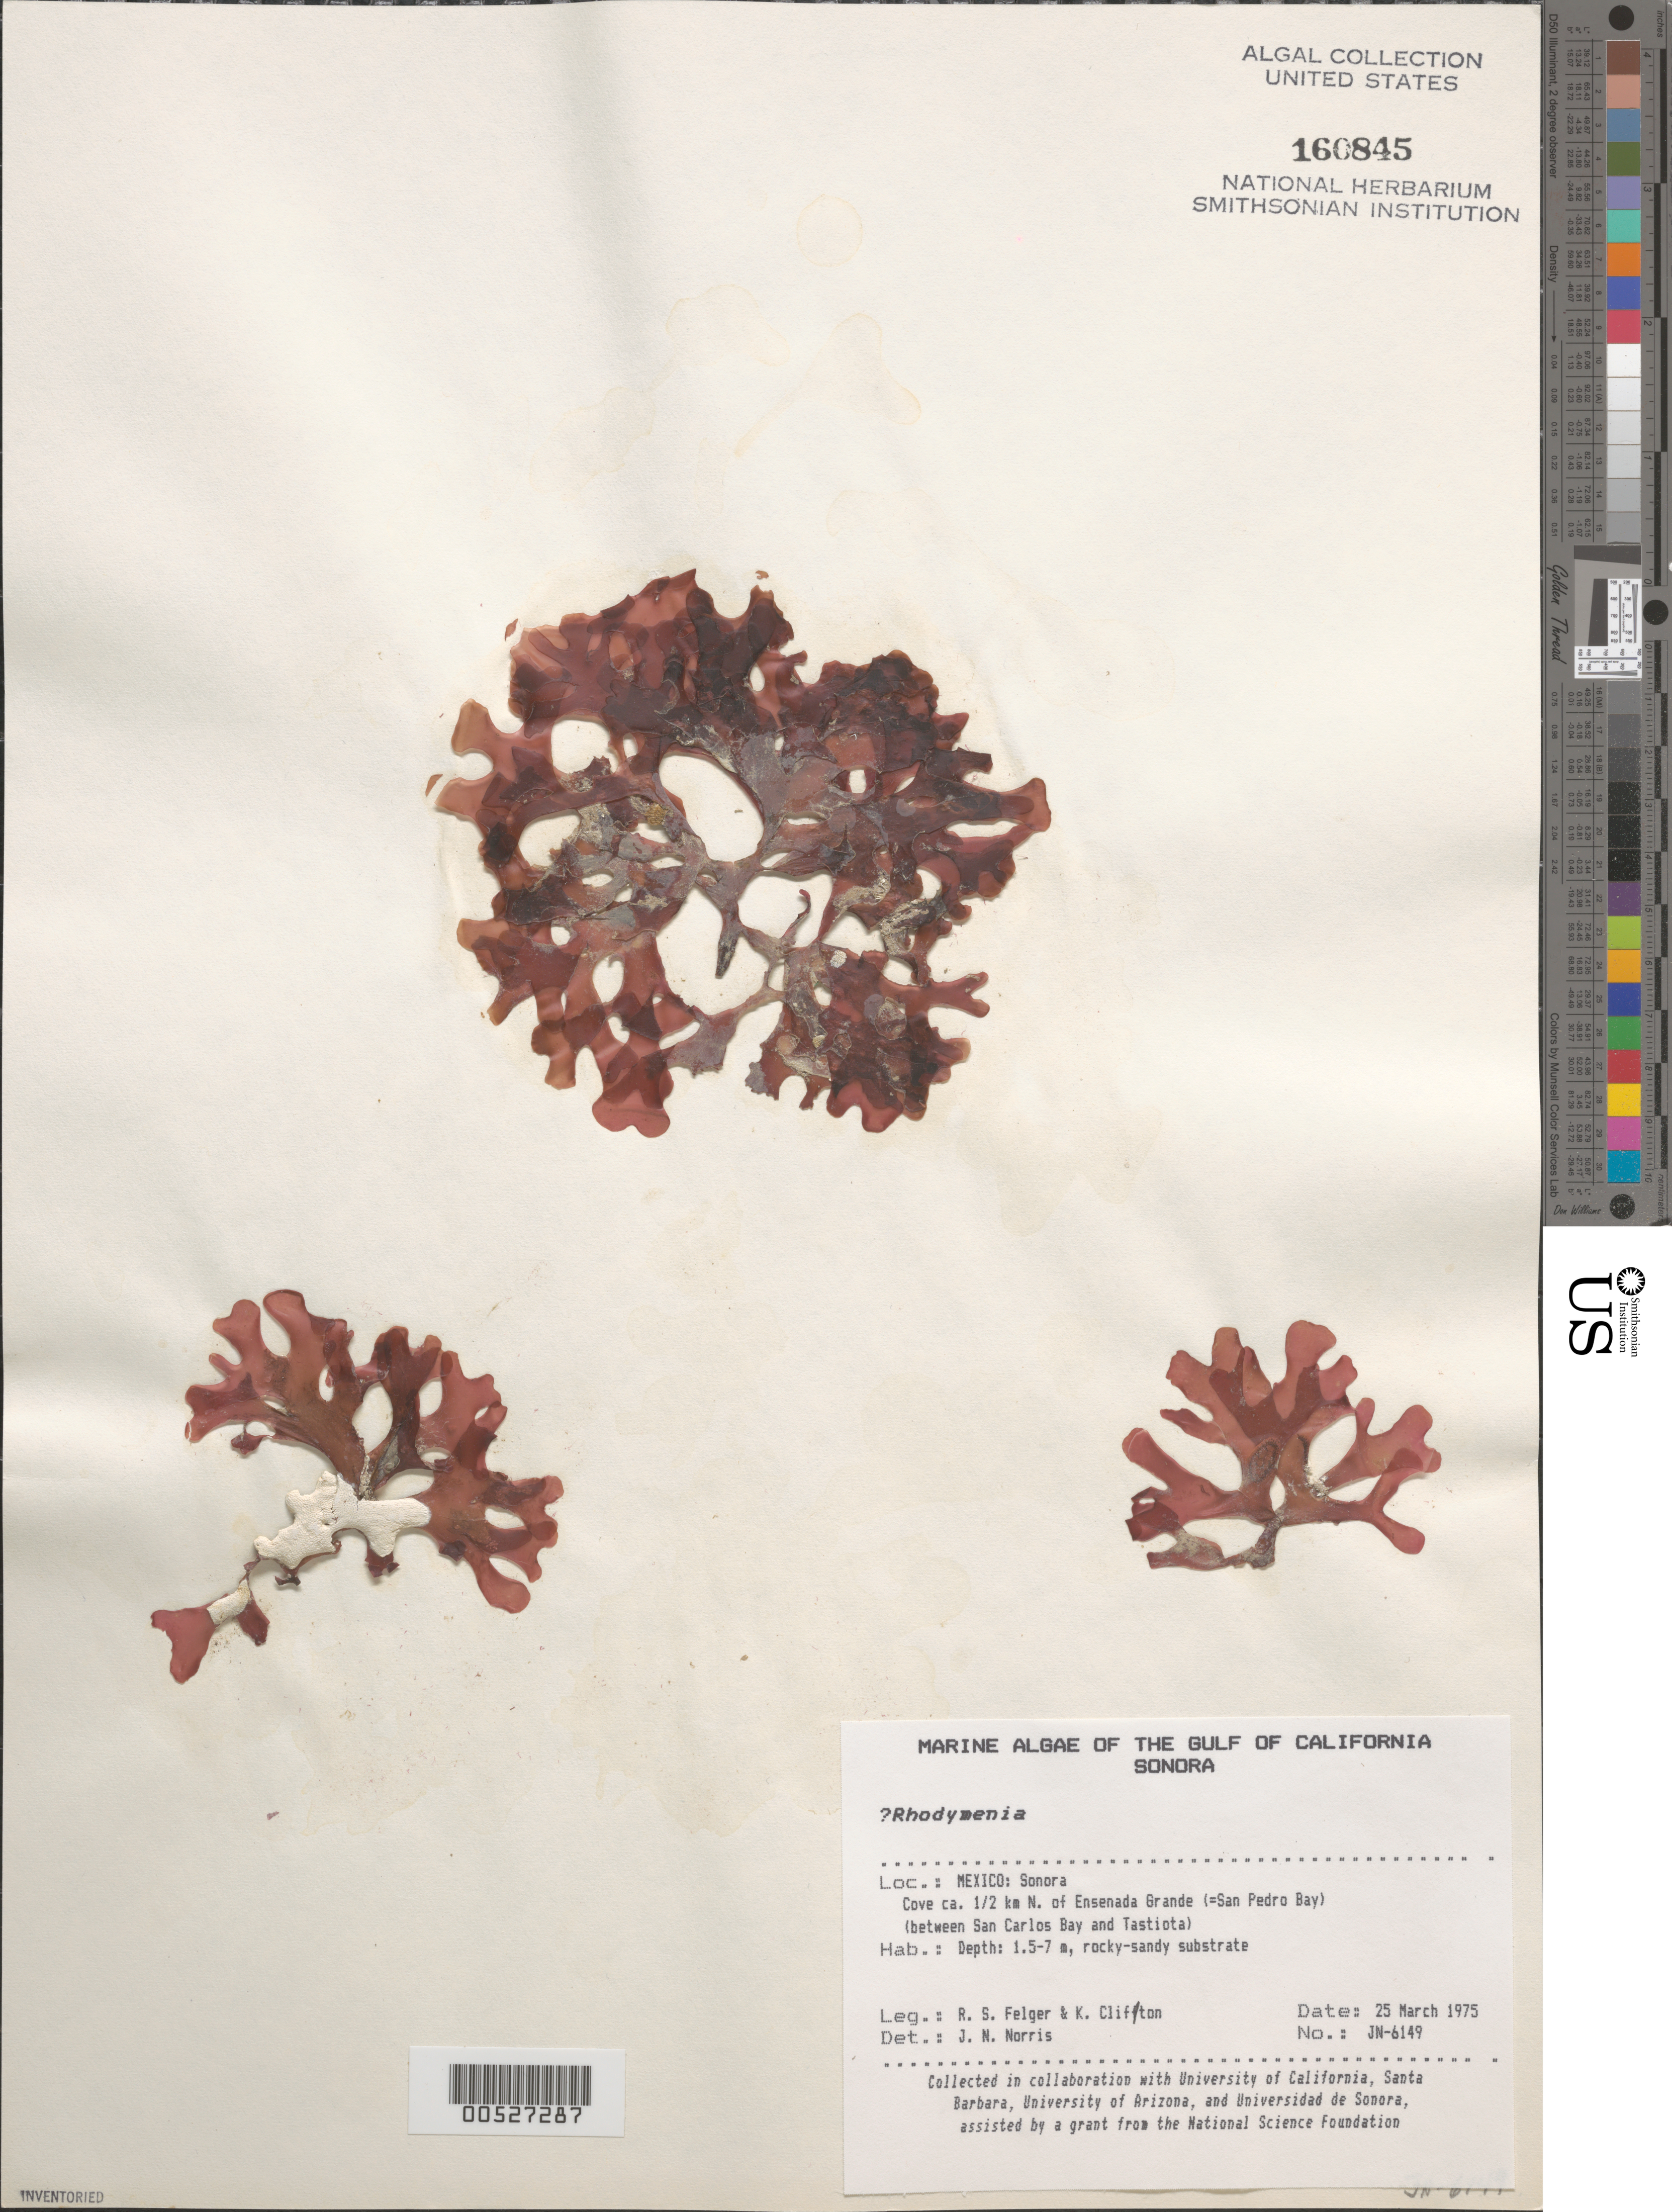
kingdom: Plantae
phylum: Rhodophyta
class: Florideophyceae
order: Rhodymeniales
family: Rhodymeniaceae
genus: Rhodymenia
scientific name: Rhodymenia sp.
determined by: Norris, James N.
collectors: R. S. Felger & K. Cliffton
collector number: Jn-6149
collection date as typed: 25 Mar 1975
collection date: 1975-03-25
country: Mexico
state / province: Sonora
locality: Cove 0.5 km north of Ensenada Grande (San Pedro Bay), between Bahia San Carlos and Tastiota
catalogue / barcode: US 160845